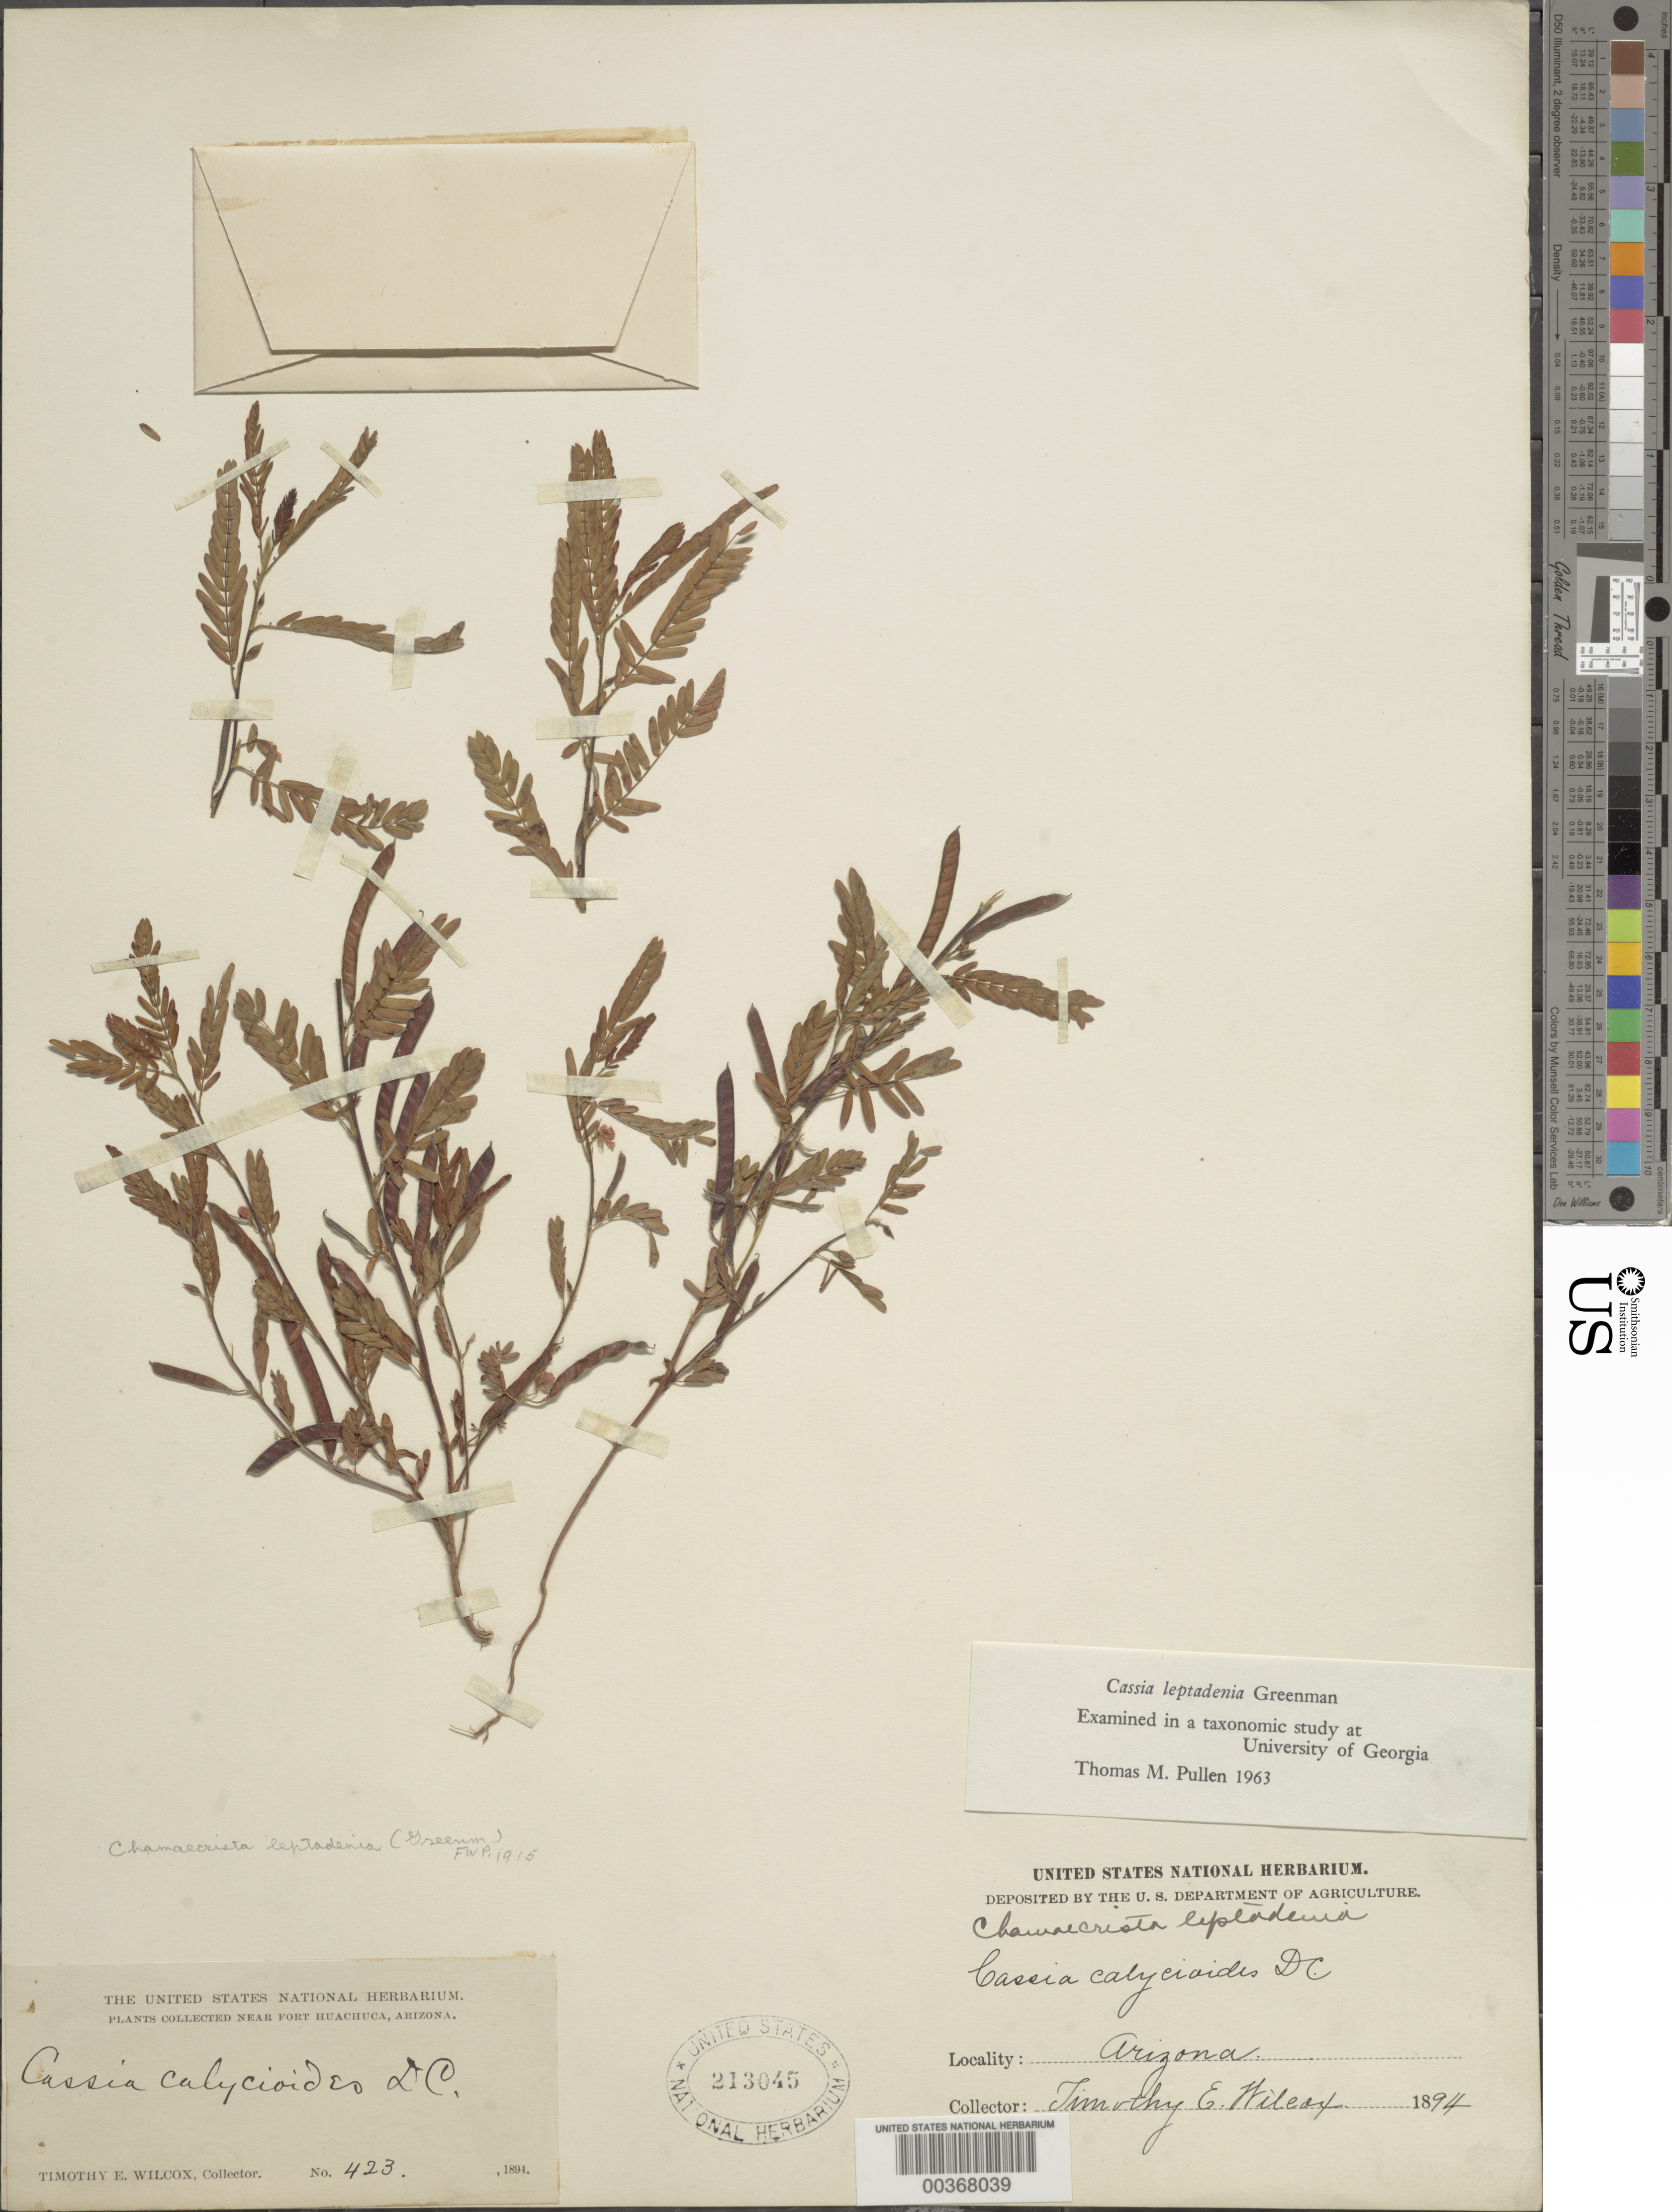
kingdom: Plantae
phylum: Tracheophyta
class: Magnoliopsida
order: Fabales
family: Fabaceae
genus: Chamaecrista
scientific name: Chamaecrista nictitans var. mensalis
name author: (Greenm.) H.S. Irwin & Barneby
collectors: T. E. Wilcox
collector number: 423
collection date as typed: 1894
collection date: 1894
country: United States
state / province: Arizona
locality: Near fort huachuca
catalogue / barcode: US 213045